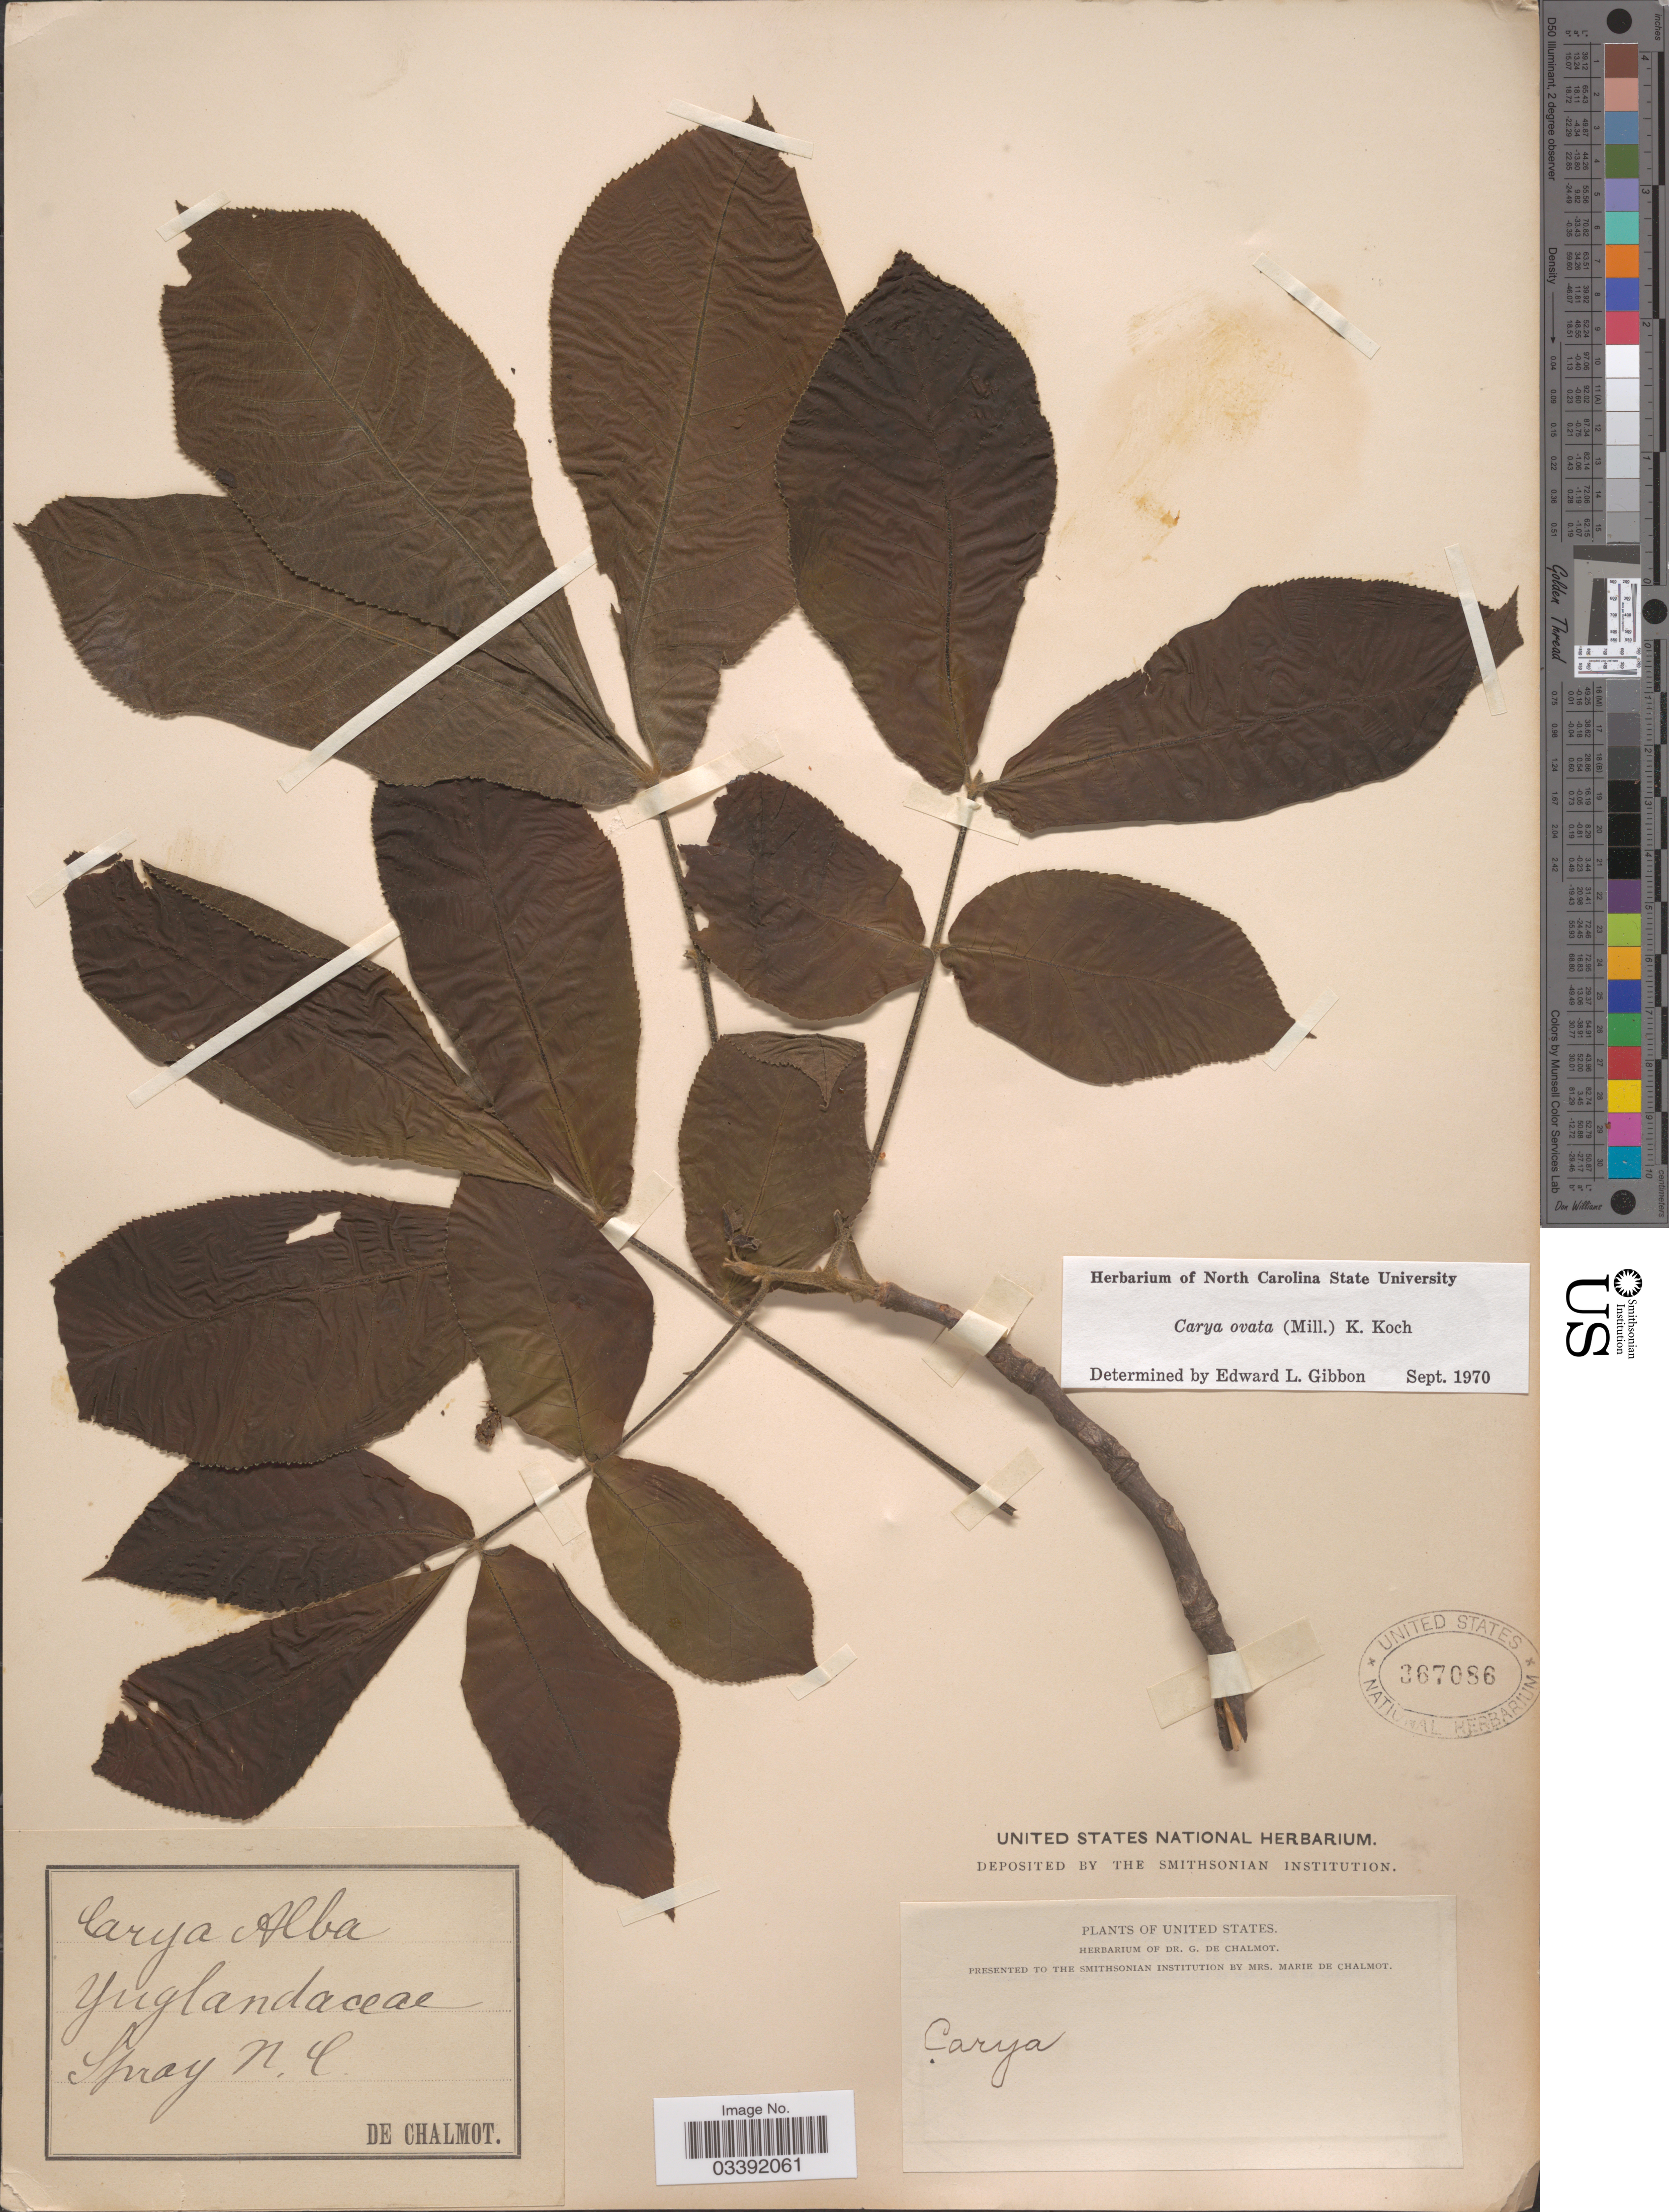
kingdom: Plantae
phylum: Tracheophyta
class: Magnoliopsida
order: Fagales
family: Juglandaceae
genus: Carya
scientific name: Carya ovata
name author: (Mill.) K. Koch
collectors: De Chalmot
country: United States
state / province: North Carolina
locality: Spray.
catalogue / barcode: US 367086